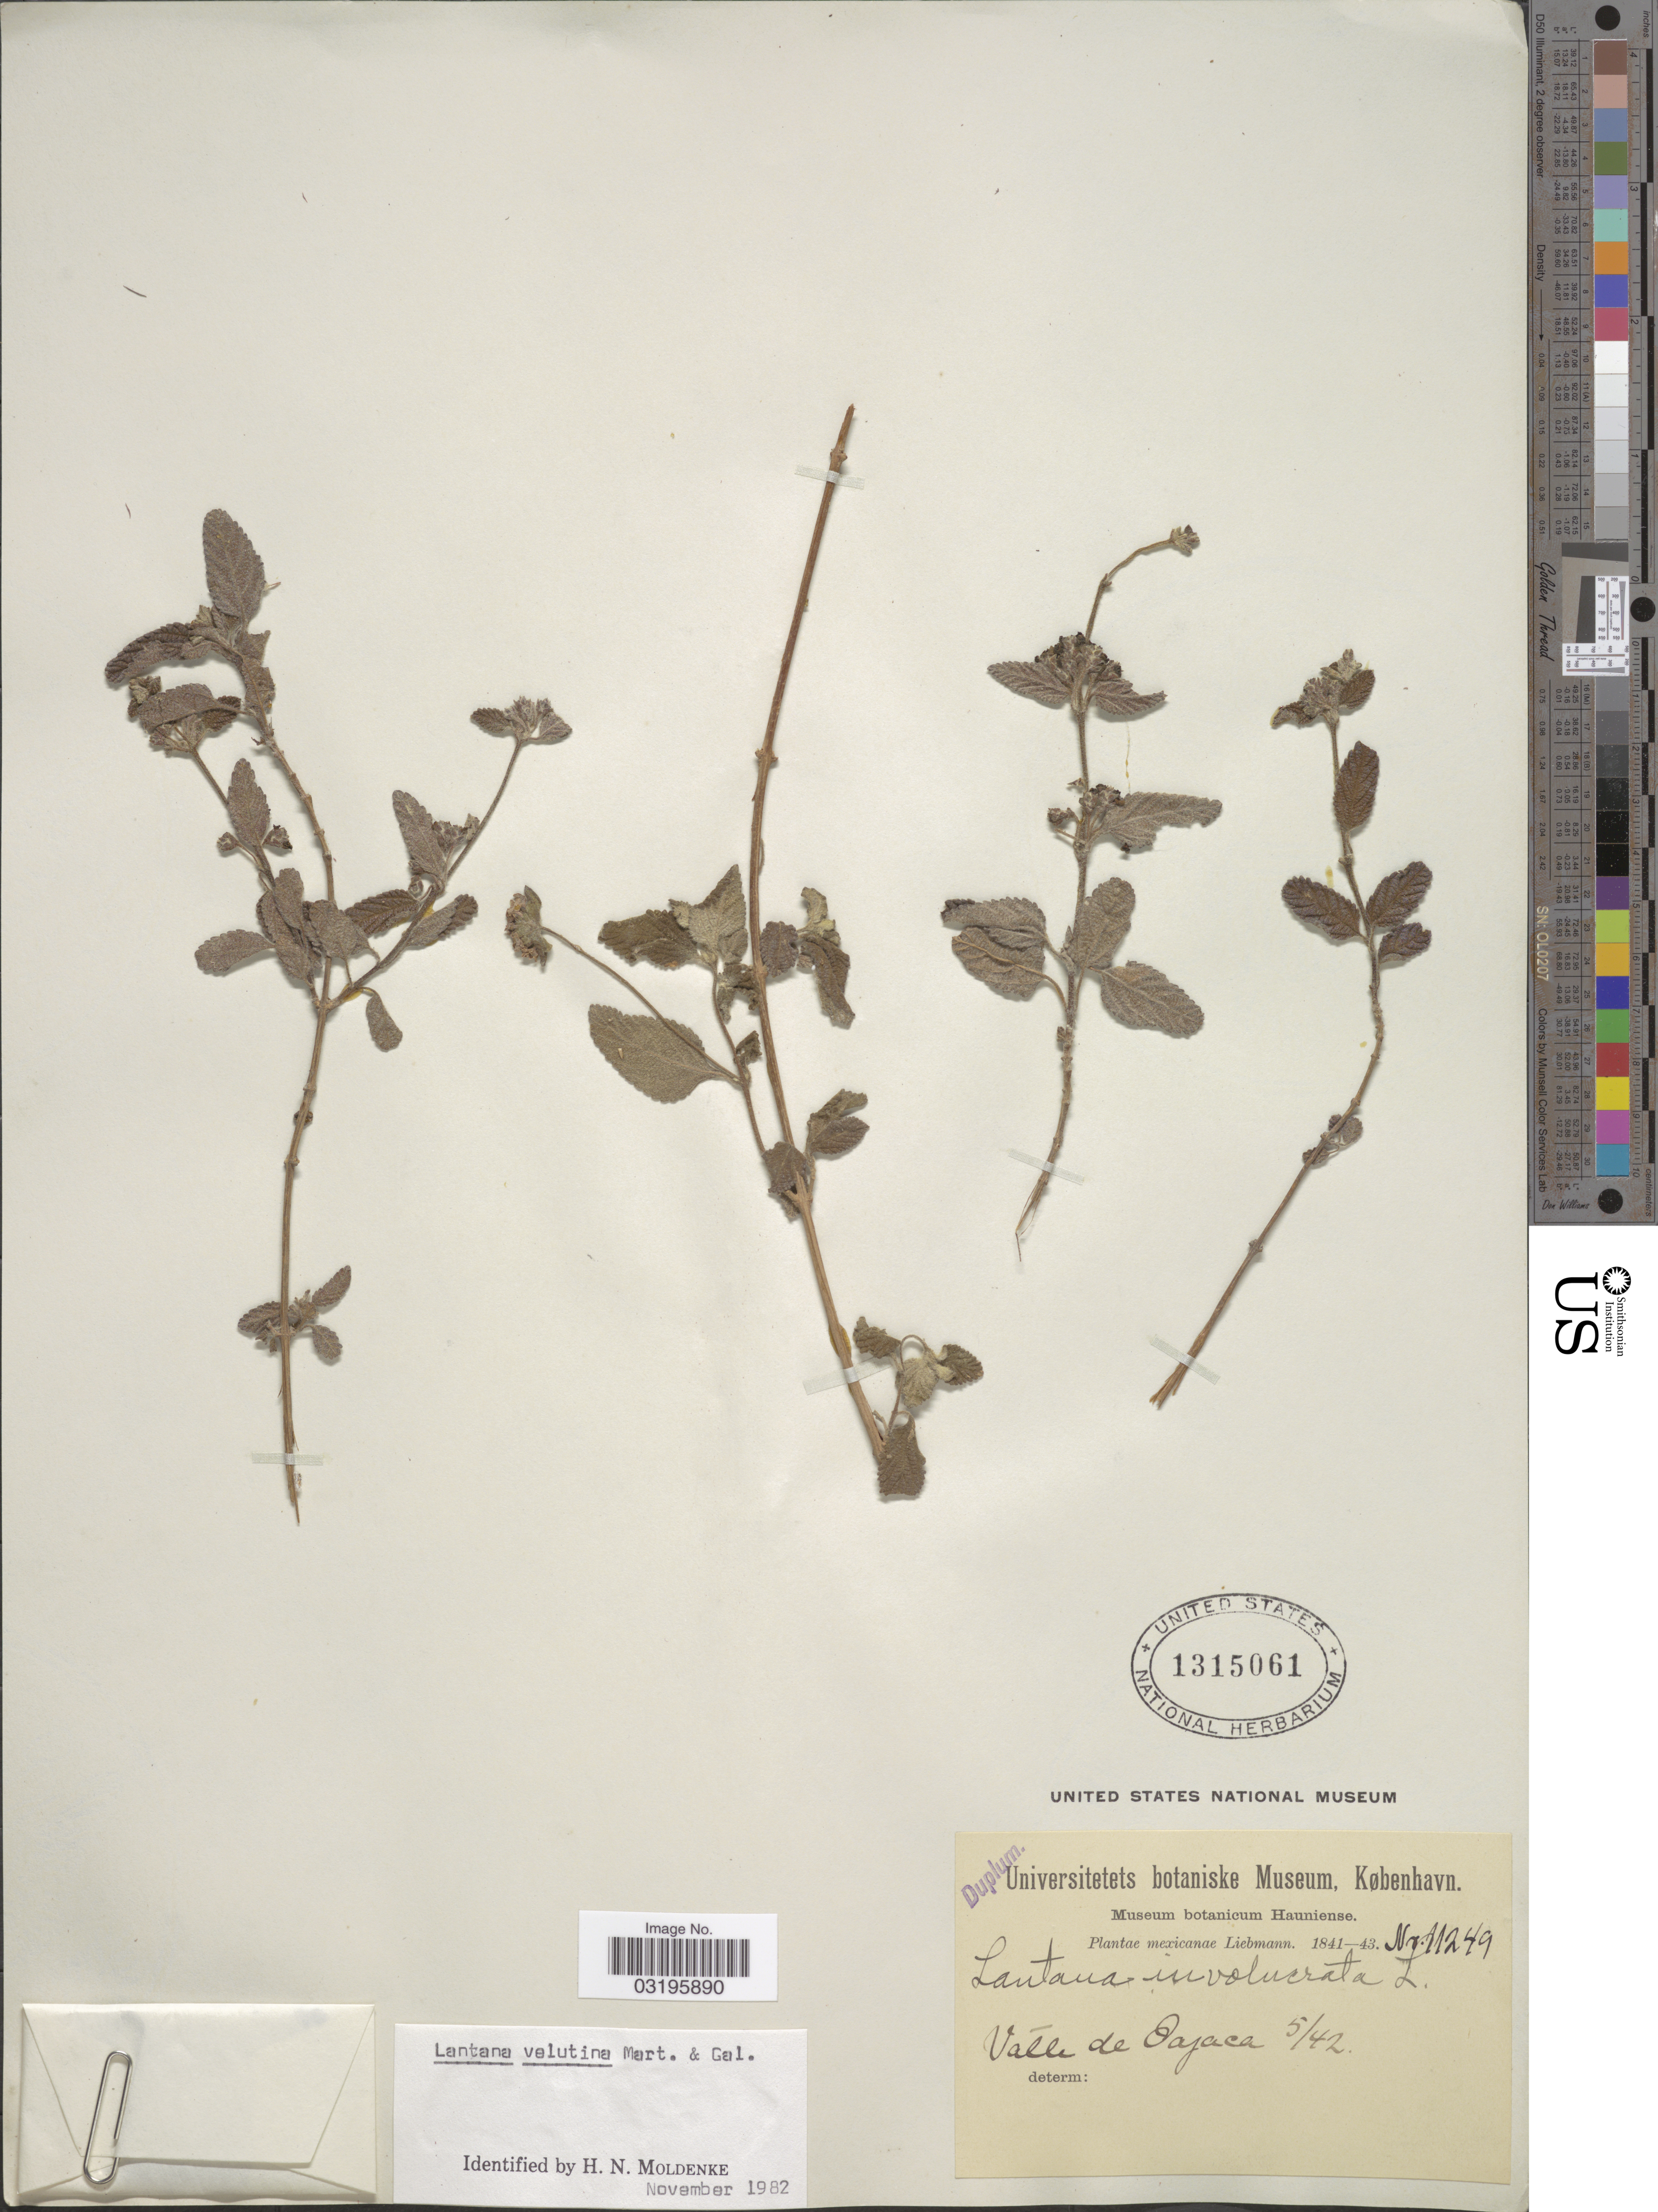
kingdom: Plantae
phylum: Tracheophyta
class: Magnoliopsida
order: Lamiales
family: Verbenaceae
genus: Lantana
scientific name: Lantana velutina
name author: M. Martens & Galeotti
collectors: Liebmann, --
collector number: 11249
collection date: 1842-05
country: Mexico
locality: Válle de Oajaca.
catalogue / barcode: US 1315061